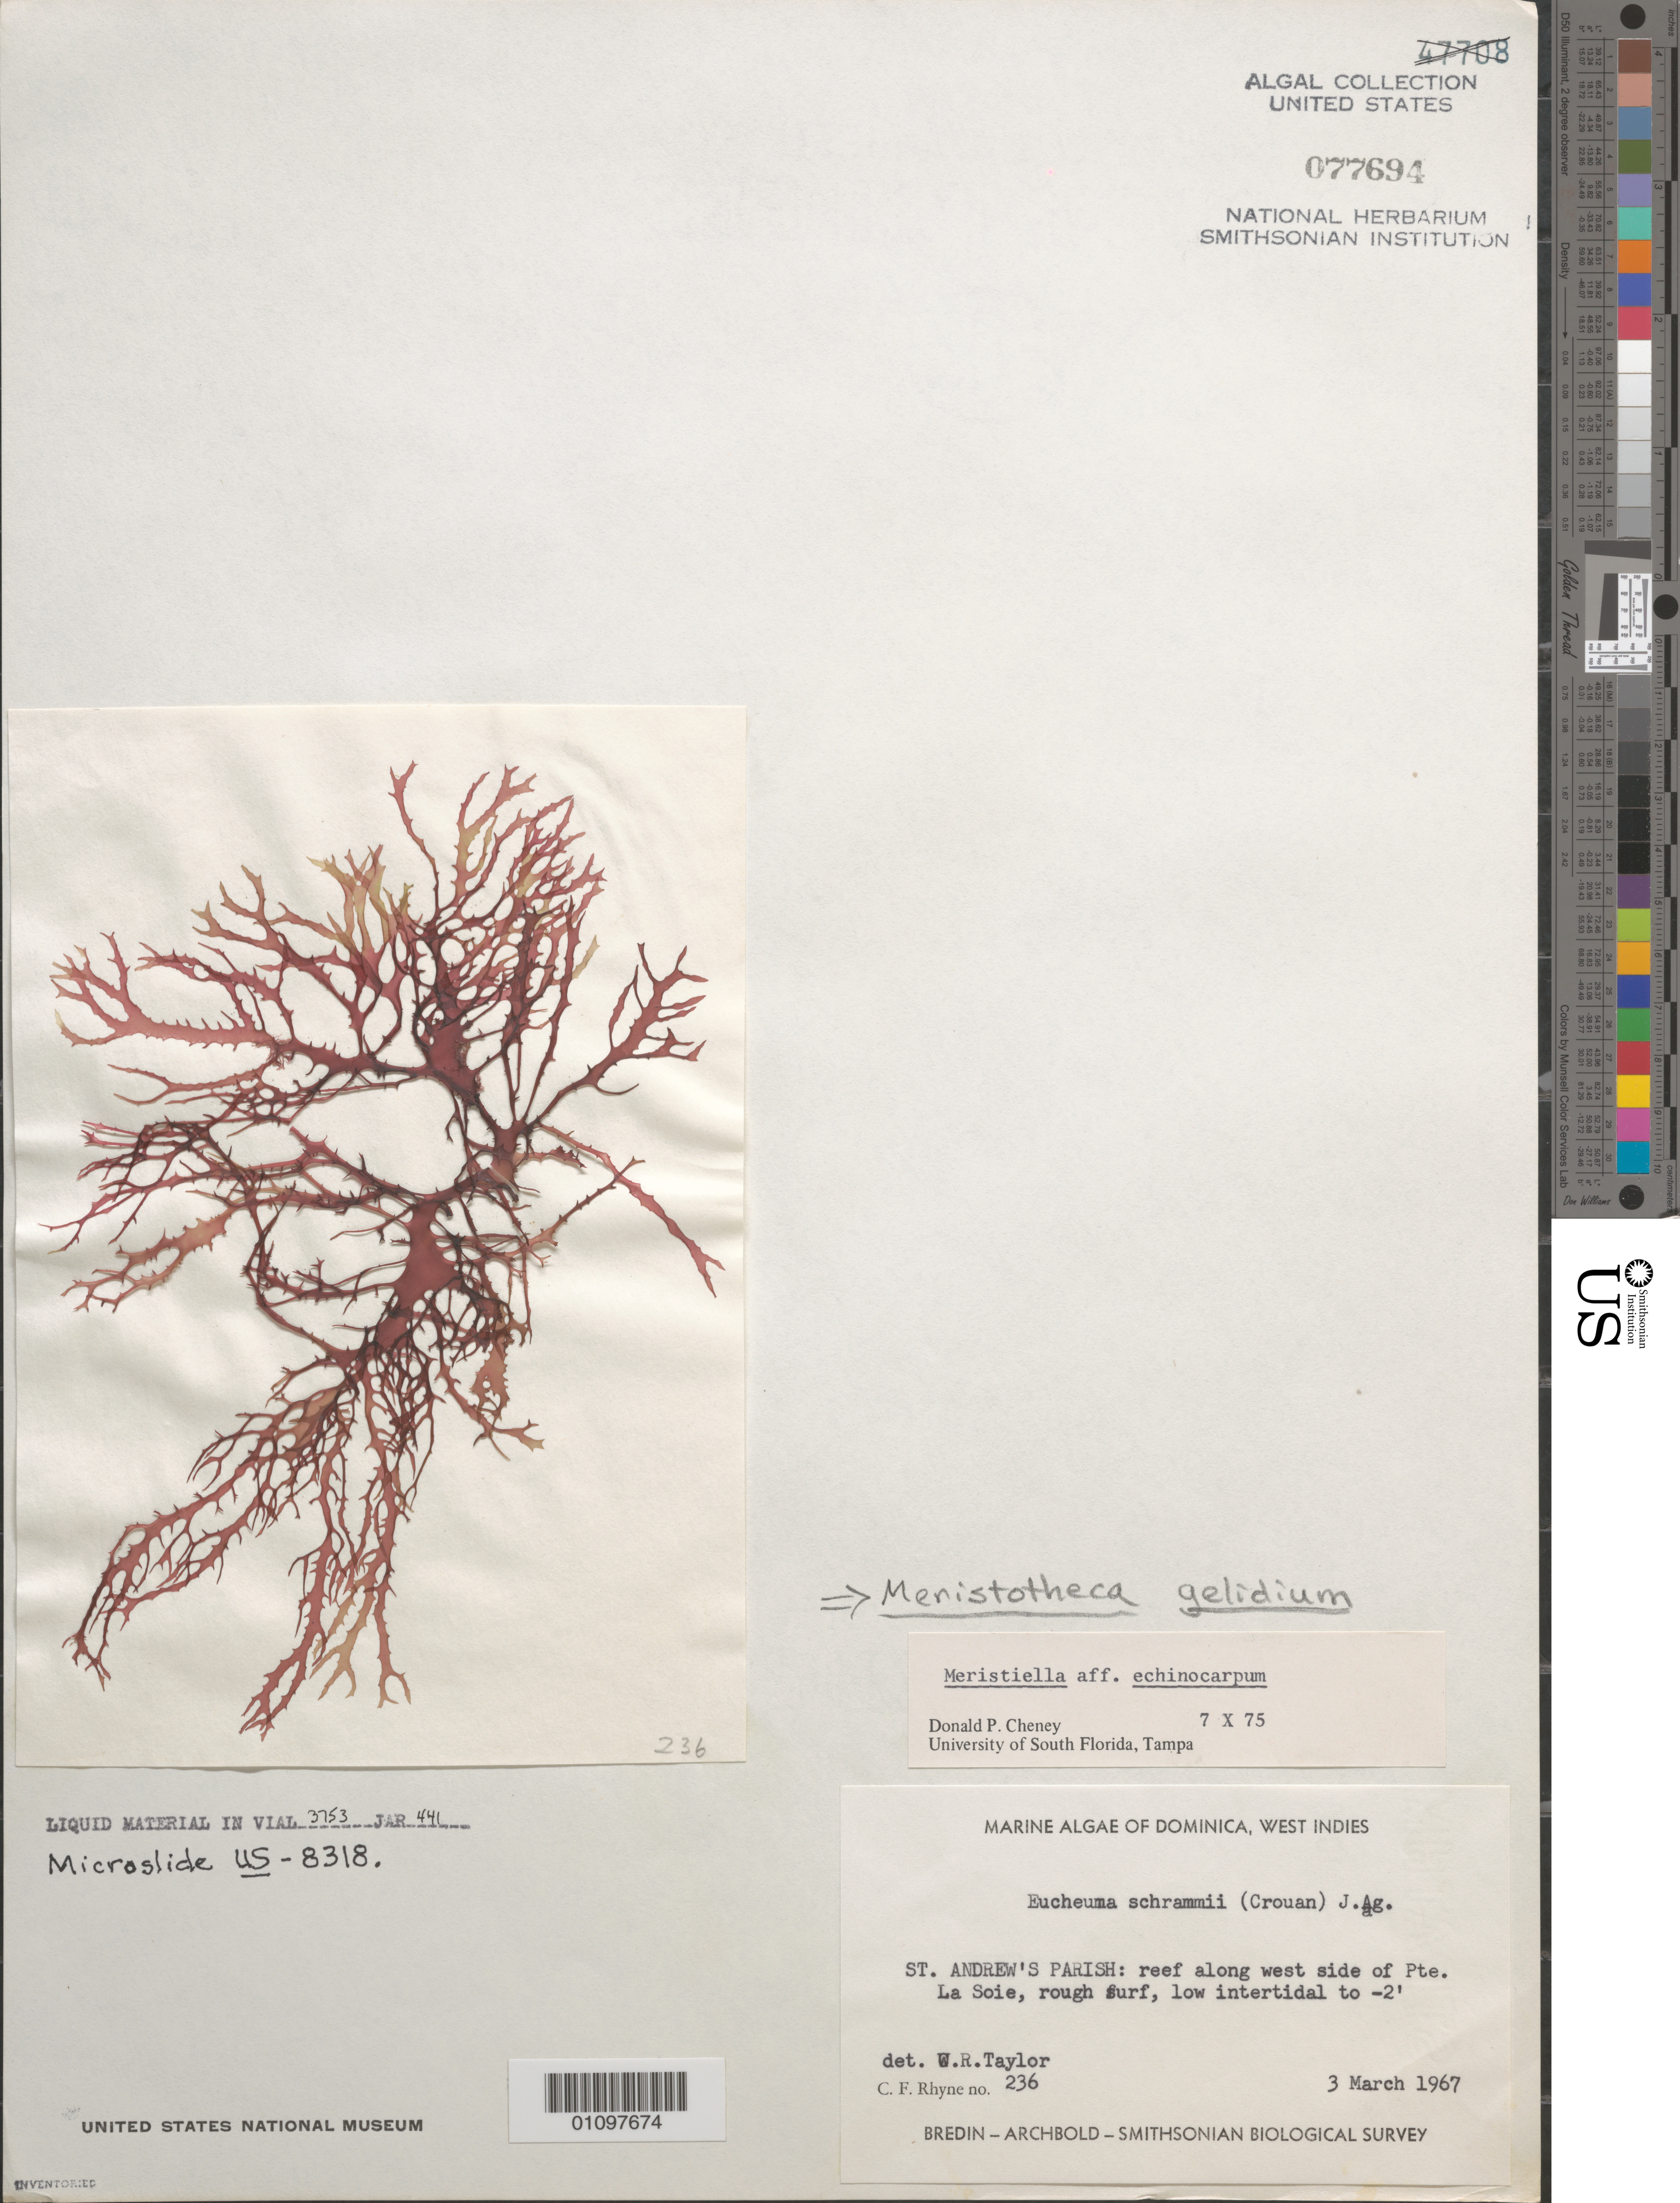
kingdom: Plantae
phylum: Rhodophyta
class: Florideophyceae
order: Gigartinales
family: Solieriaceae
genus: Meristotheca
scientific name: Meristotheca gelidium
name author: (J. Agardh) E.J. Faye & Masuda in E.J. Faye et al.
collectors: C. Rhyne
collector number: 236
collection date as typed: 03 Mar 1967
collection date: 1967-03-03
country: Dominica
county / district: St. Andrew's Parish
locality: Pointe La Soie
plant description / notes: Bredin-Archbold-Smithsonian Biological Survey, as Eucheuma schrammii (Crouan) J. Ag.; det. by D.P. Cheney as Meristiella echinocarpum; genus unpublished.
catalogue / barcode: US 77694